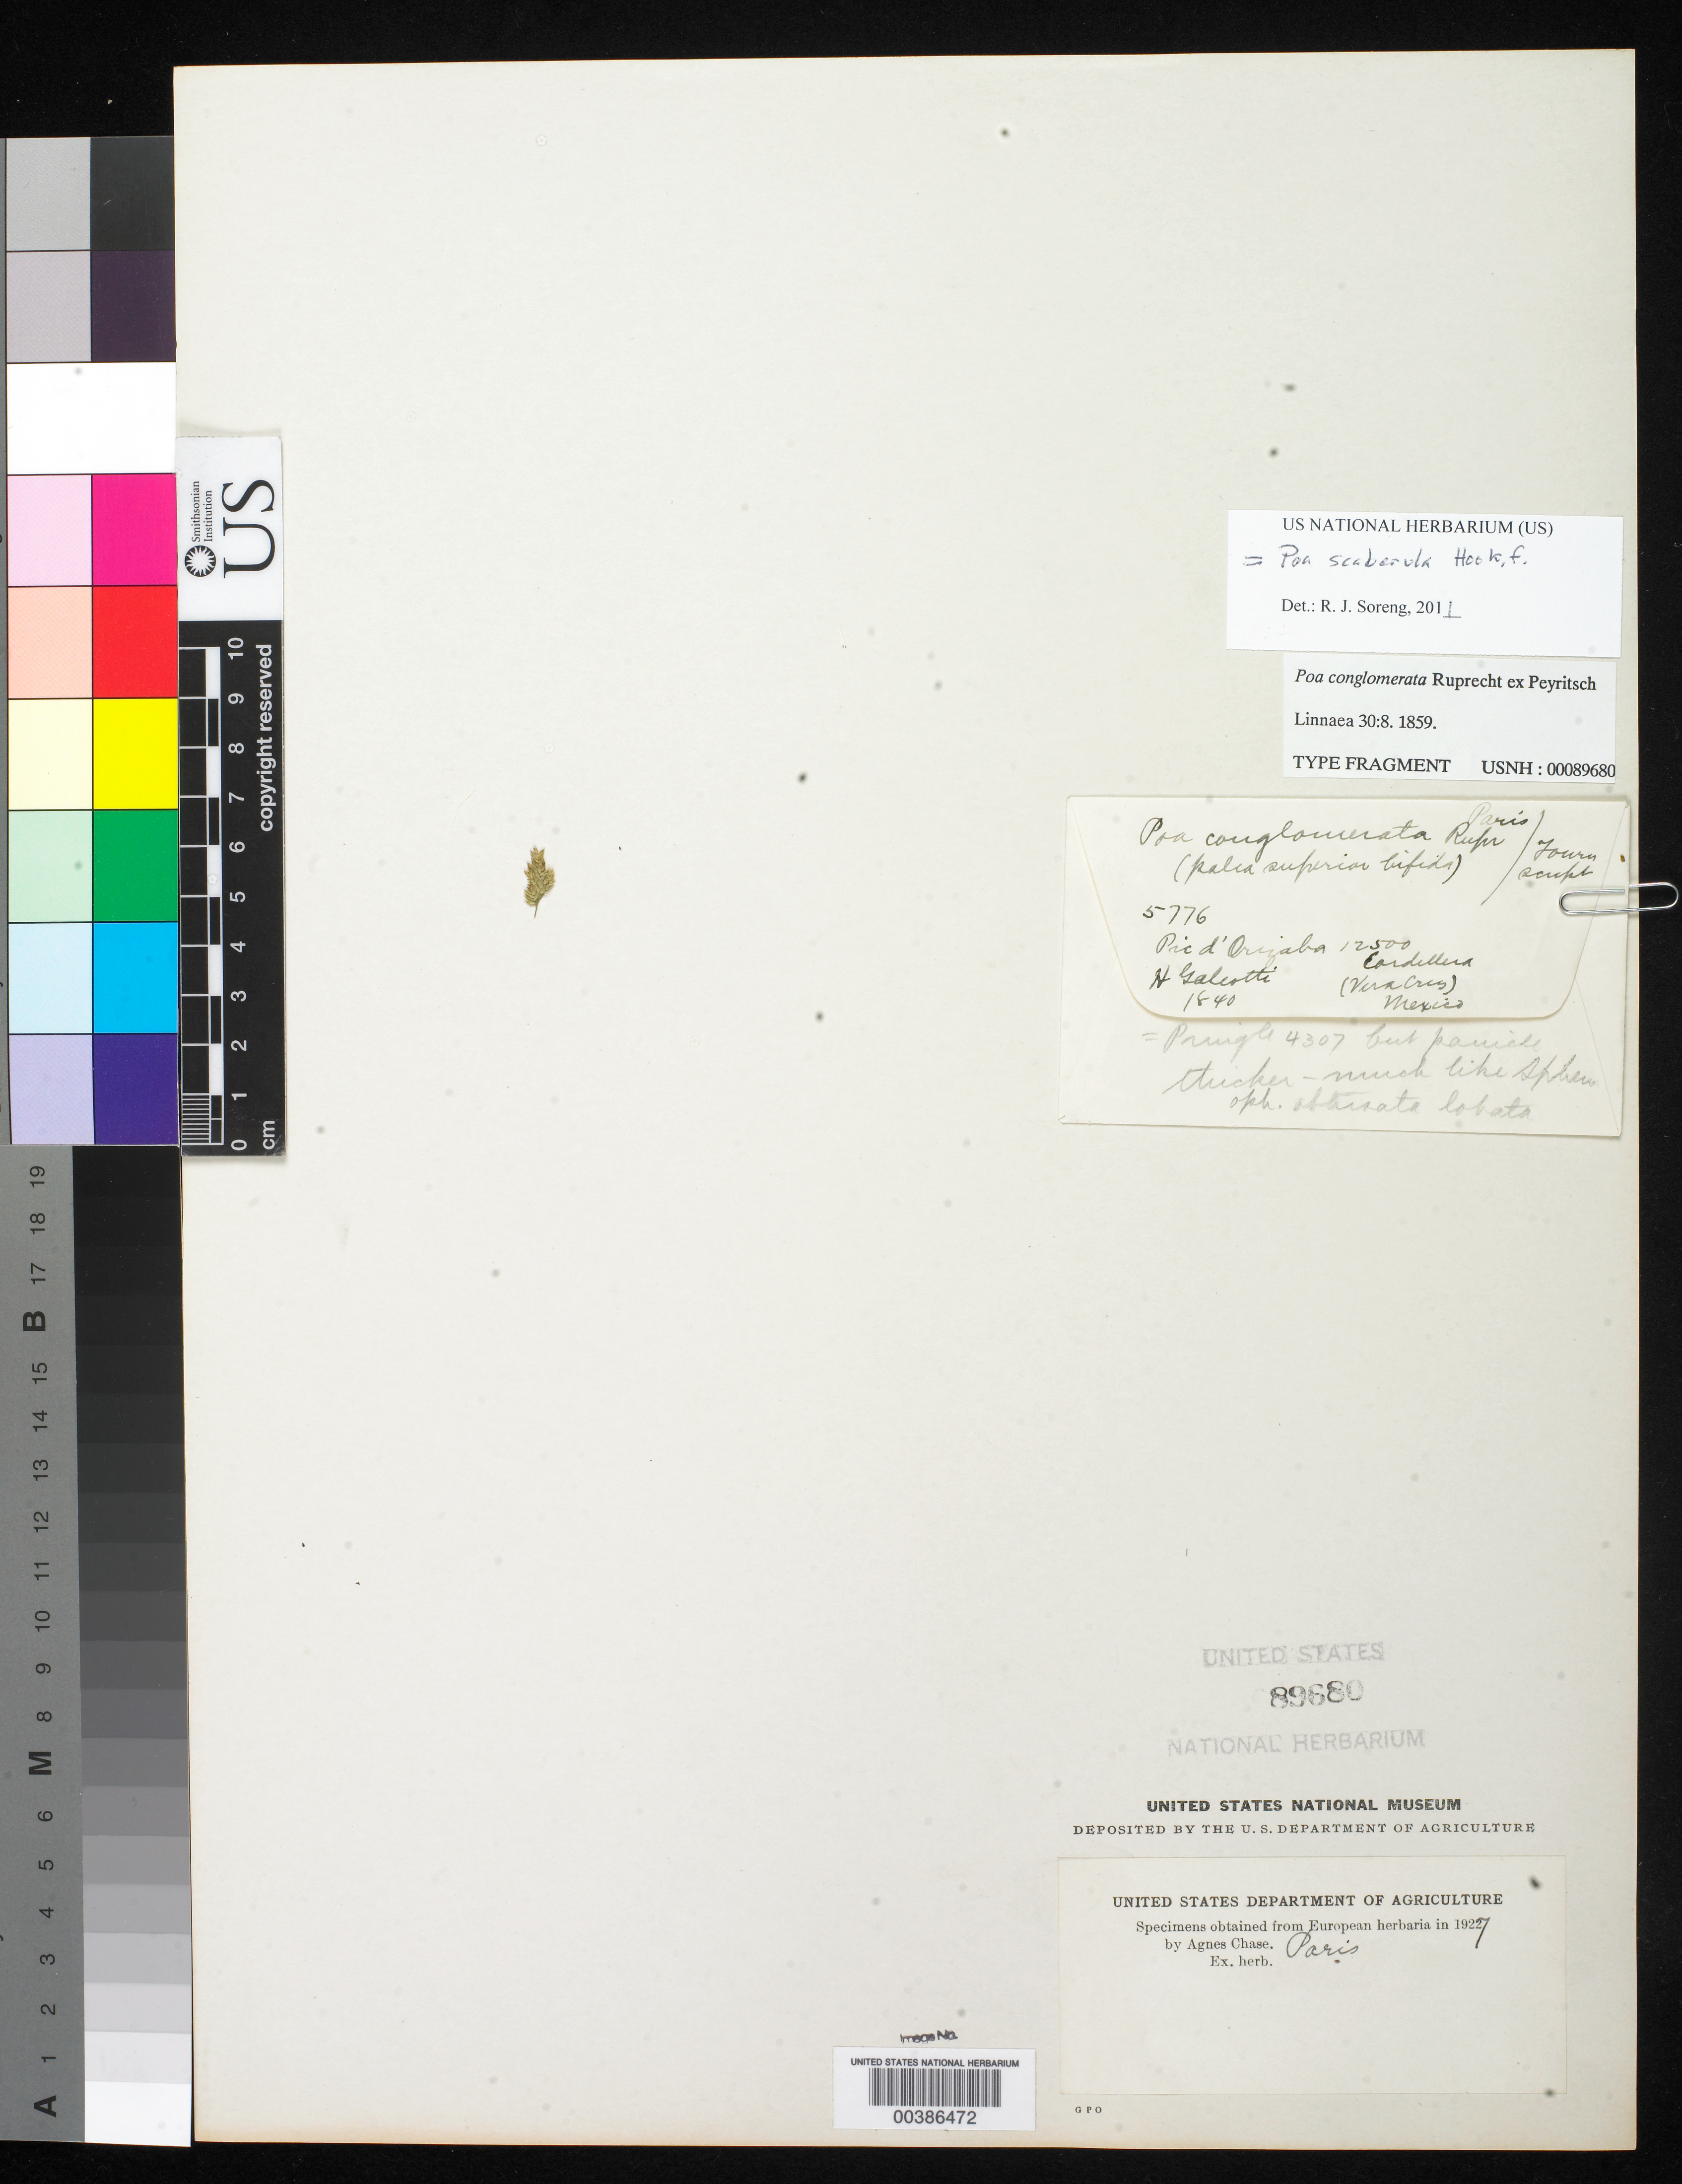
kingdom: Plantae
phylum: Tracheophyta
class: Liliopsida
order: Poales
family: Poaceae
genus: Poa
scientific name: Poa scaberula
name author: Hook. f.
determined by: Soreng, Robert J., Research Associate (BOT), Smithsonian Institution - National Museum of Natural History (UNITED STATES)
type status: Type Fragment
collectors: H. G. Galeotti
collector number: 5776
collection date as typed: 1840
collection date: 1840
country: Mexico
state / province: Veracruz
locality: Pric d' Orizaba, Cordillera.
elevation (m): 3810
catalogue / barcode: US 89680